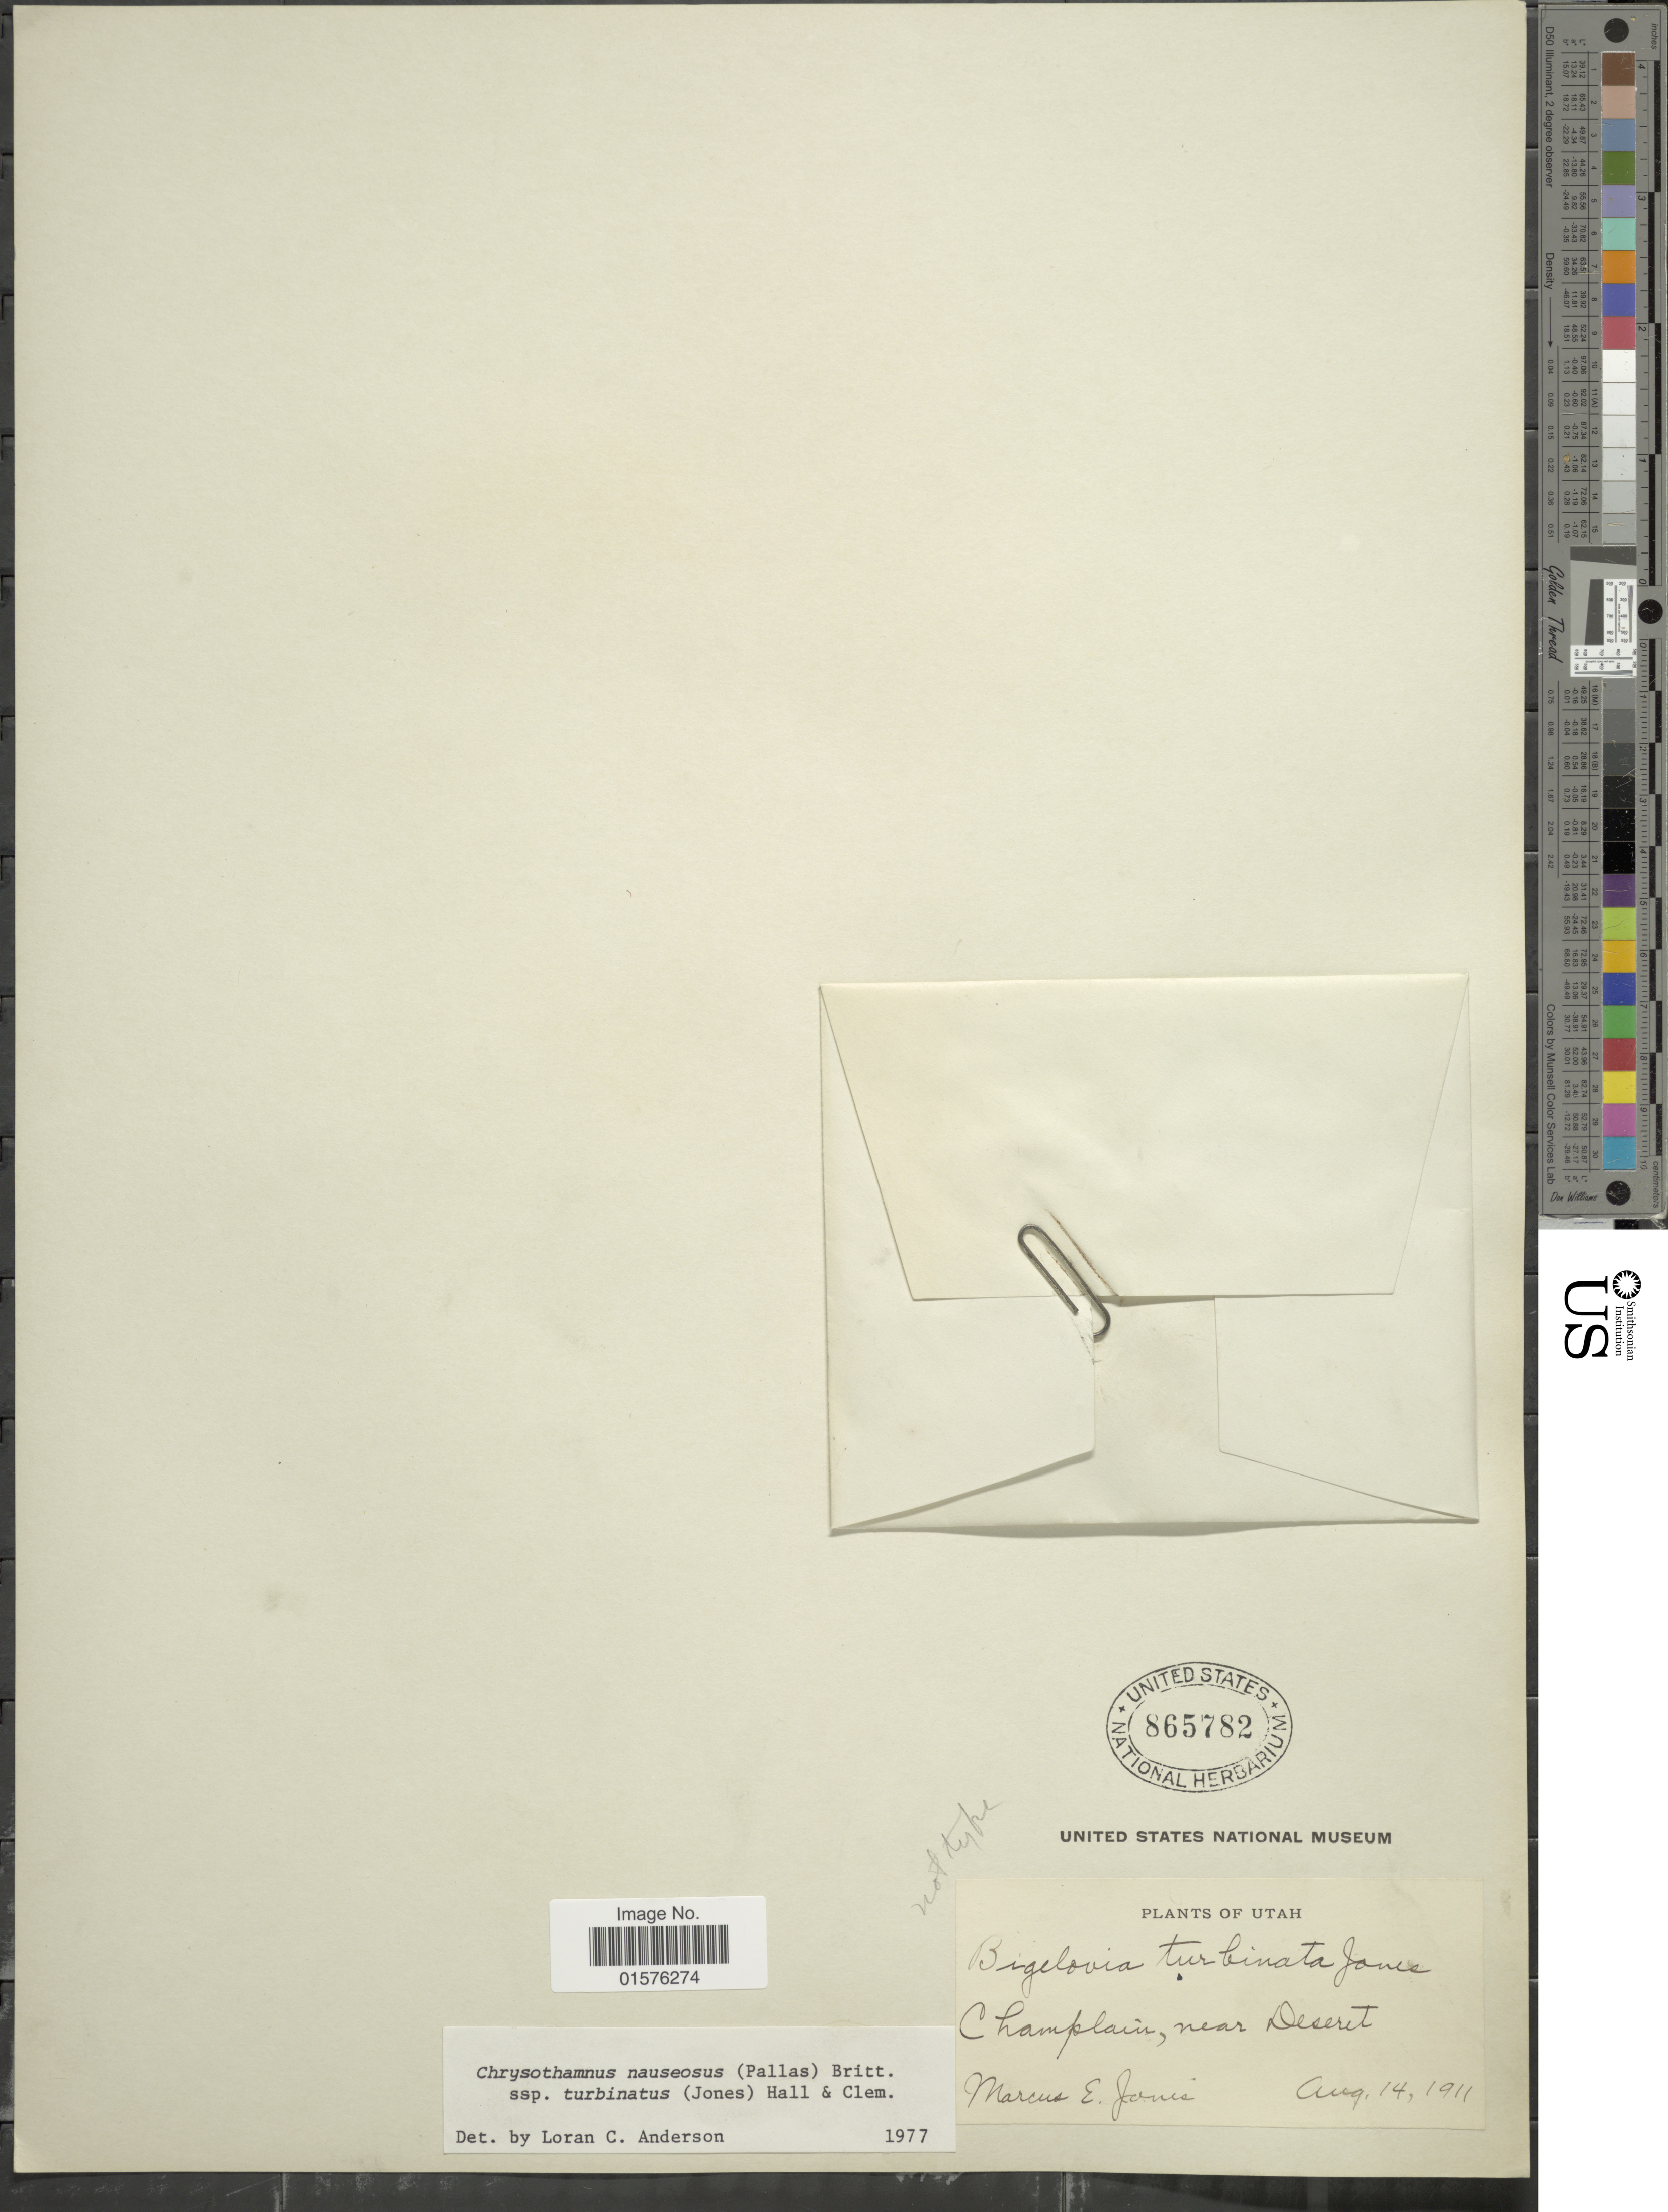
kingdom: Plantae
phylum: Tracheophyta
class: Magnoliopsida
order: Asterales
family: Asteraceae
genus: Ericameria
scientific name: Ericameria nauseosa var. turbinata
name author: (M.E. Jones) G.L. Nesom & G.I. Baird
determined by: Urbatsch, Lowell E., Curator (LSU), Louisiana State University (UNITED STATES)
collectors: M. E. Jones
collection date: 1911-08-14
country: United States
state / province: Utah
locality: Champlain, near Deseret.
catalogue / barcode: US 865782